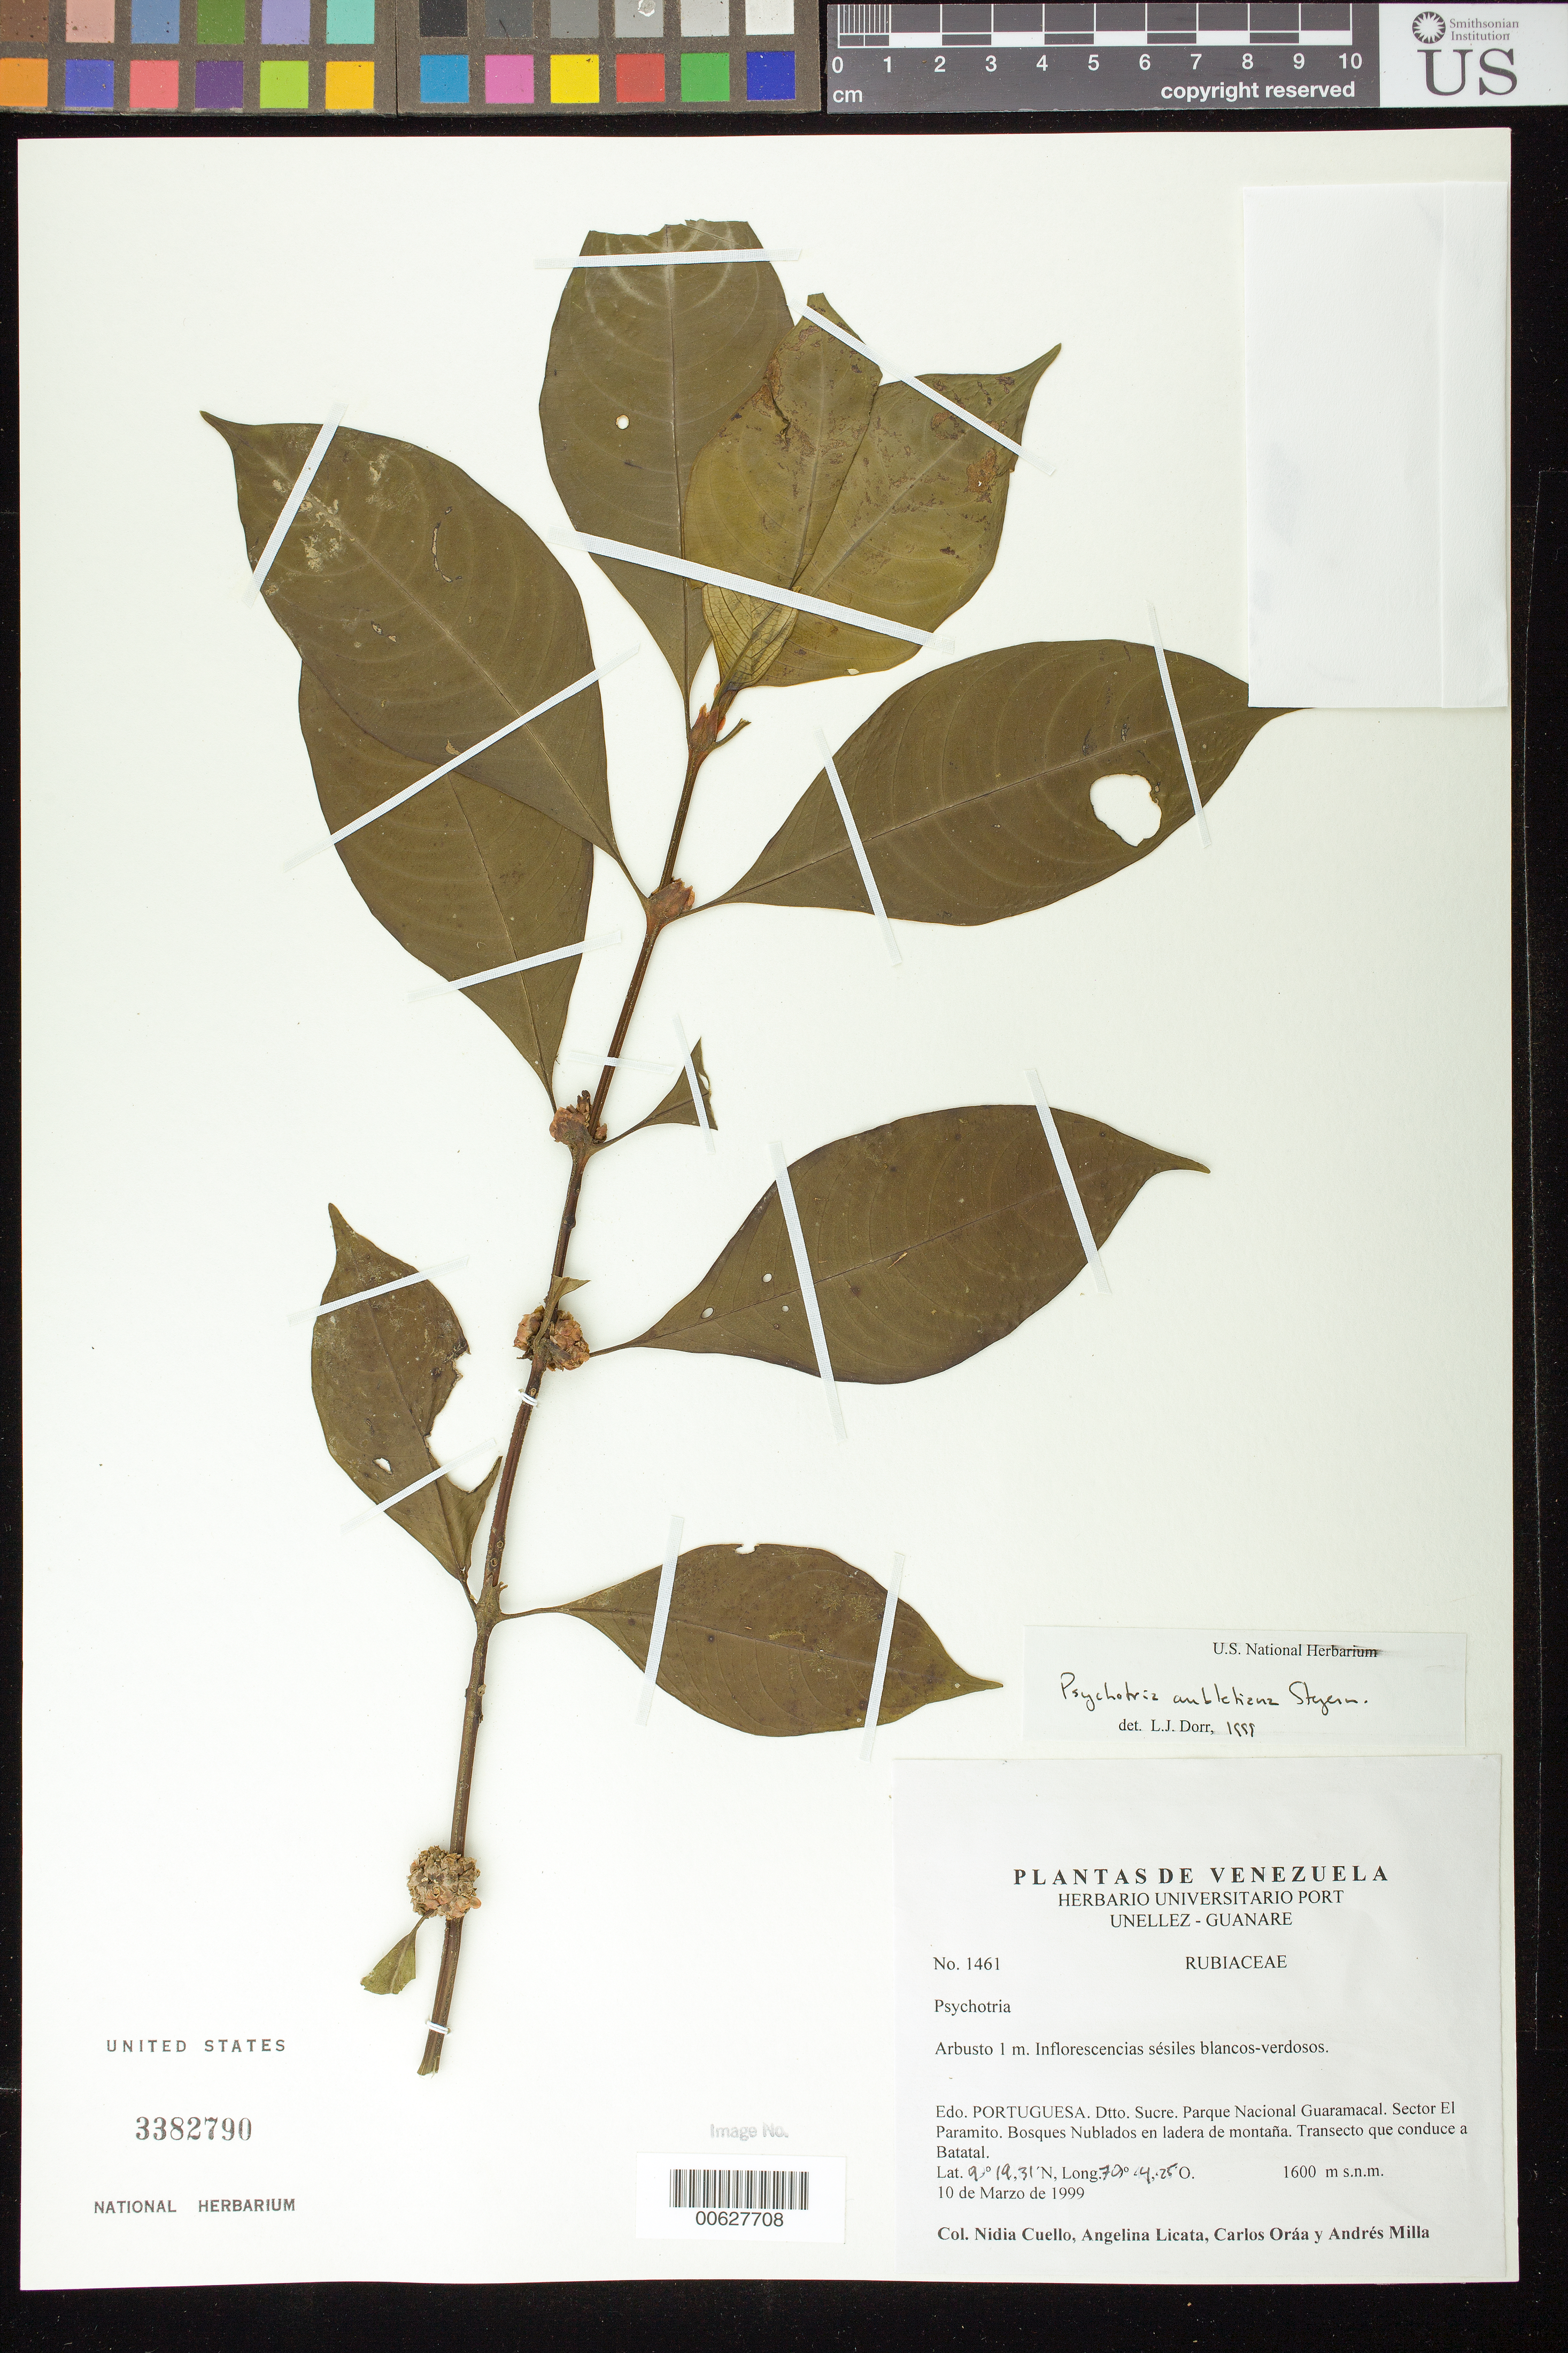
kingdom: Plantae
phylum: Tracheophyta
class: Magnoliopsida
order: Gentianales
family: Rubiaceae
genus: Psychotria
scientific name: Psychotria aubletiana var. andina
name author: Steyerm.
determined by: Dorr, L. J., (BOT), Smithsonian Institution - National Museum of Natural History (UNITED STATES)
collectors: N. L. Cuello, A. Licata, C. Oráa & A. Milla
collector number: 1461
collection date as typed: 10 Mar 1999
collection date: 1999-03-10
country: Venezuela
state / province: Portuguesa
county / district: Sucre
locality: Parque Nacional Guaramacal. Sector El Paramito, transecto que conduce a Batatal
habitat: Bosques Nubladas en ladera de montaña, transecto que conduce a Batatal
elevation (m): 1600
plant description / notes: PORT, US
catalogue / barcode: US 3382790